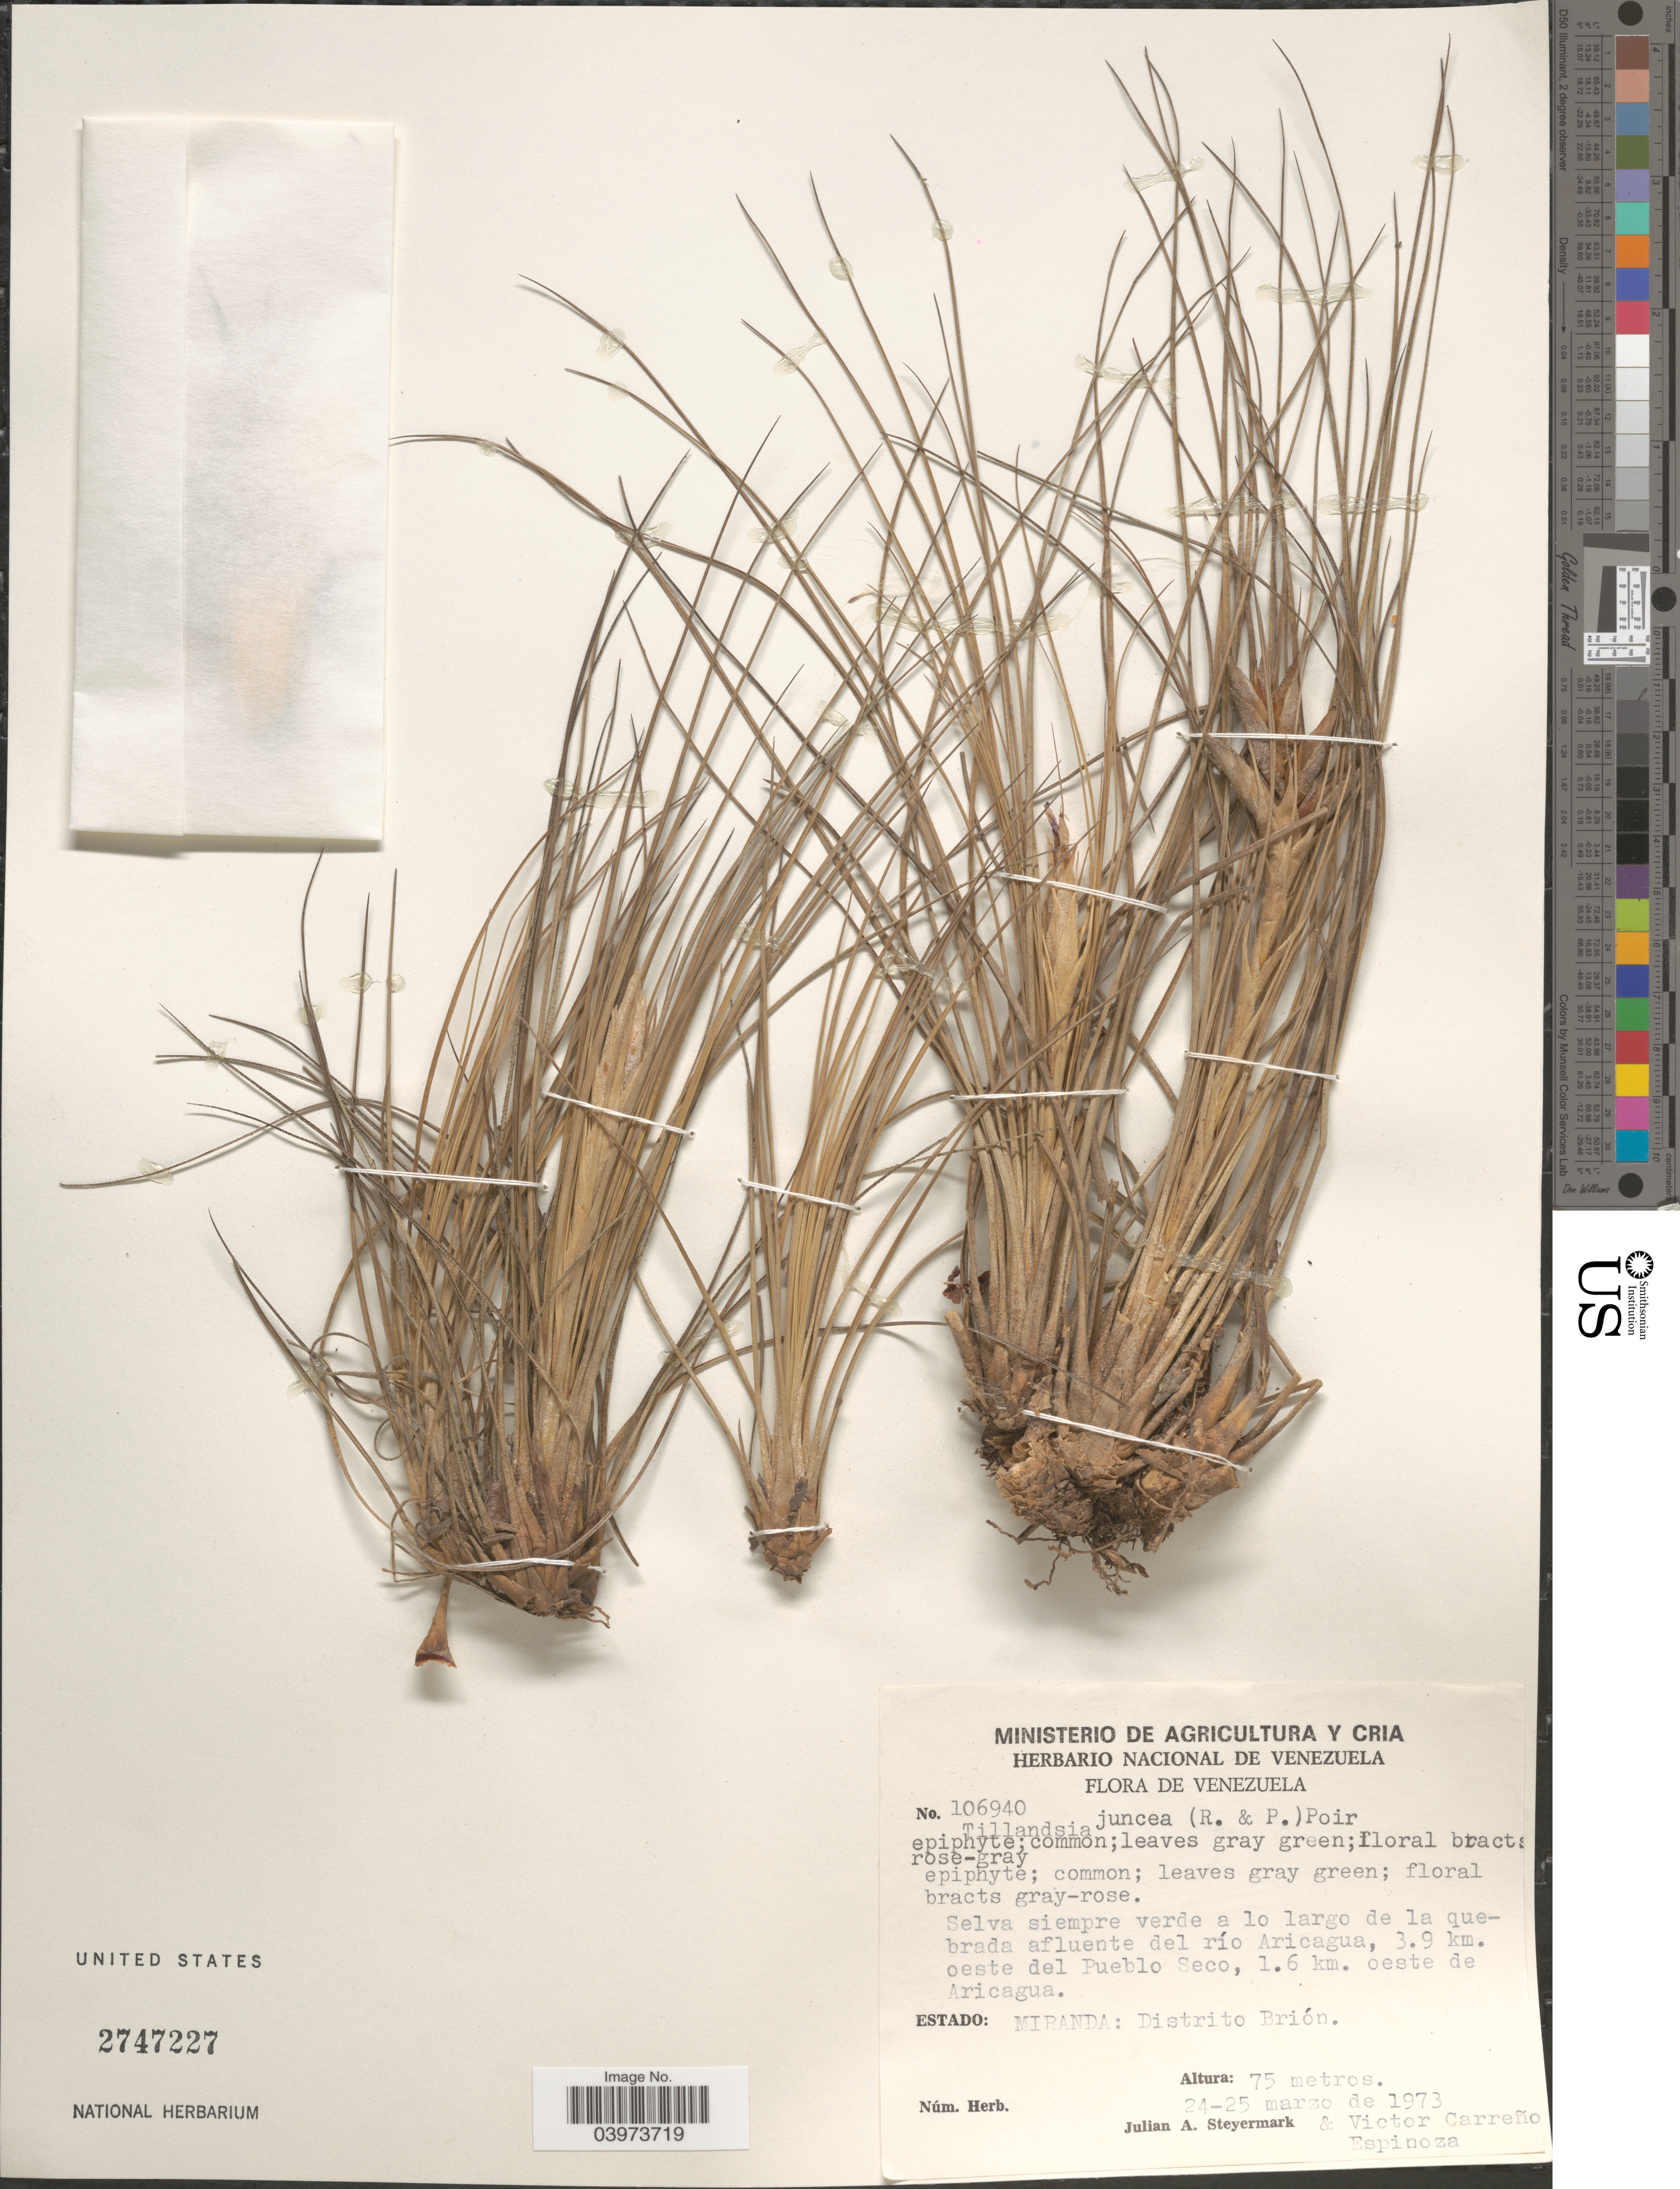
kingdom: Plantae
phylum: Tracheophyta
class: Liliopsida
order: Poales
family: Bromeliaceae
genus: Tillandsia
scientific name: Tillandsia juncea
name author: (Ruiz & Pav.) Poir.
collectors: J. Steyermark & V. Espinoza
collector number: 106940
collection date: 1973-03-24/1973-03-25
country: Venezuela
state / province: Miranda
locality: Selva siempre verde a lo largo de la quebrada afluente del río Aricagua, 3.9 km. oeste del Pueblo Seco, 1.6 km. oeste de Aricagua. Distrito Brión.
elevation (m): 75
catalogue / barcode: US 2747227